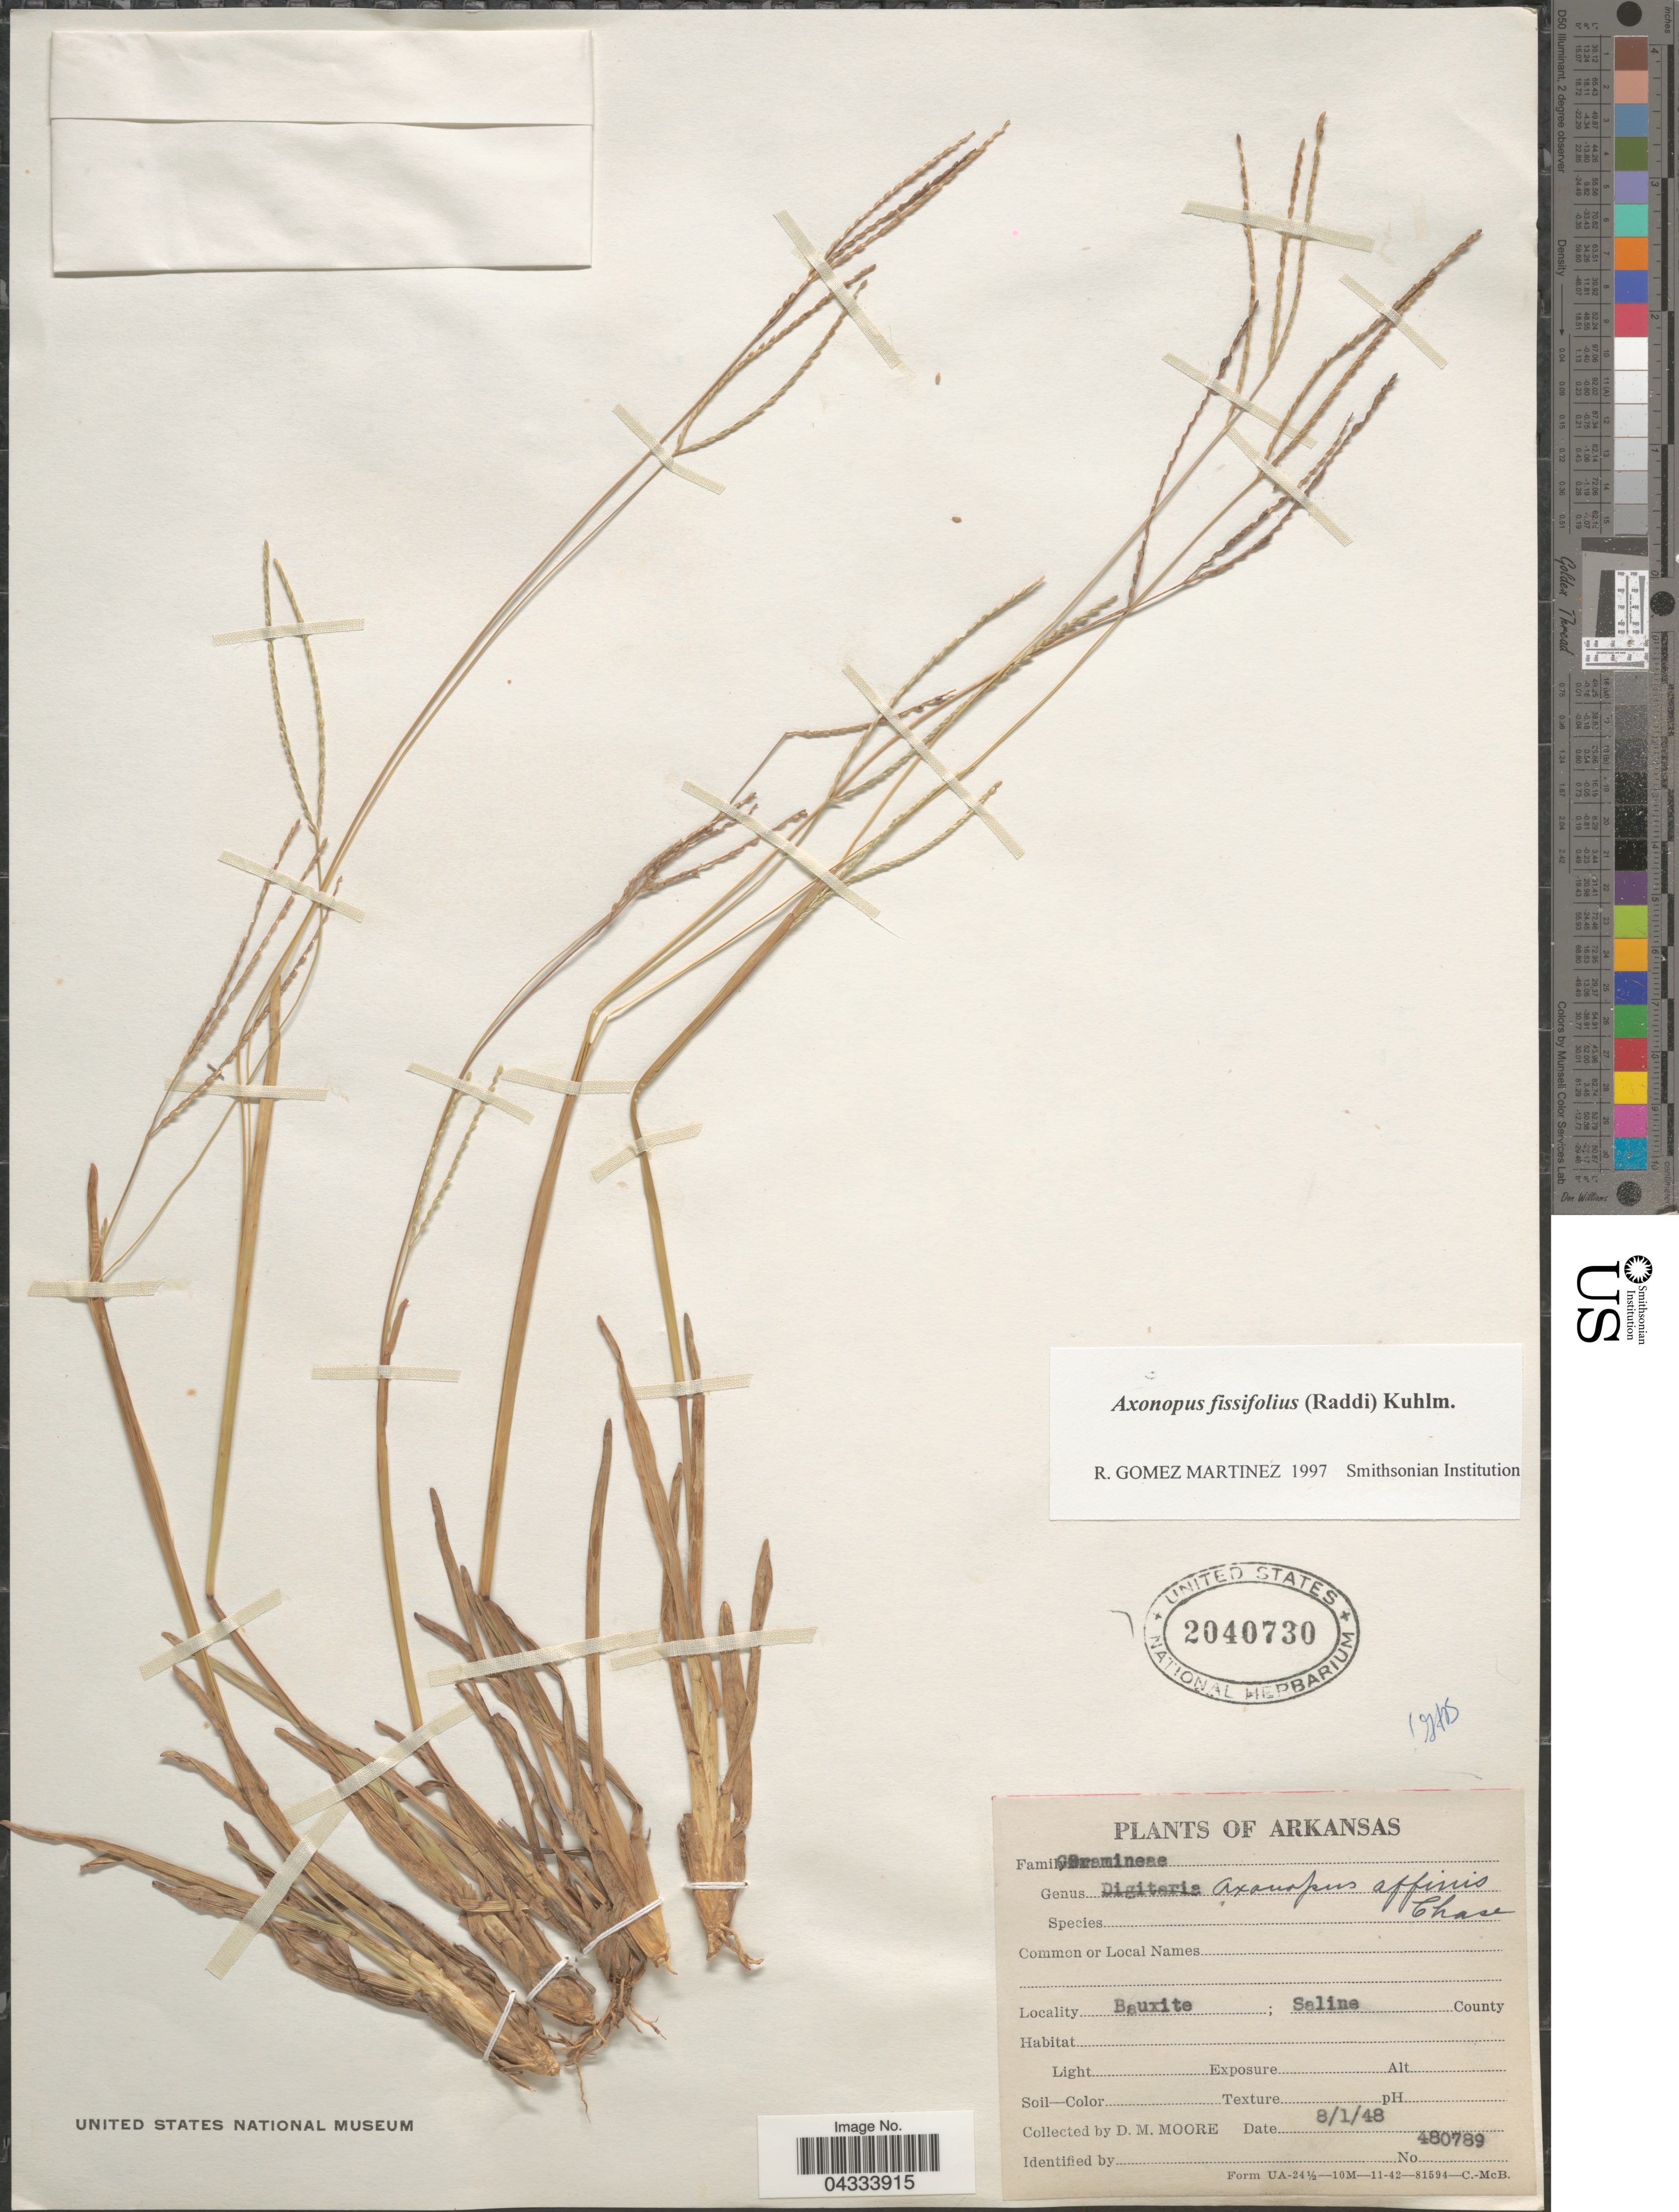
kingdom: Plantae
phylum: Tracheophyta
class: Liliopsida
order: Poales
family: Poaceae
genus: Axonopus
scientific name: Axonopus fissifolius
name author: (Raddi) Kuhlm.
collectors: D. Moore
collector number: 480789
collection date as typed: Transcribed d/m/y: 1/8/48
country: United States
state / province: Arkansas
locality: Bauxite; Saline County.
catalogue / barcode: US 2040730